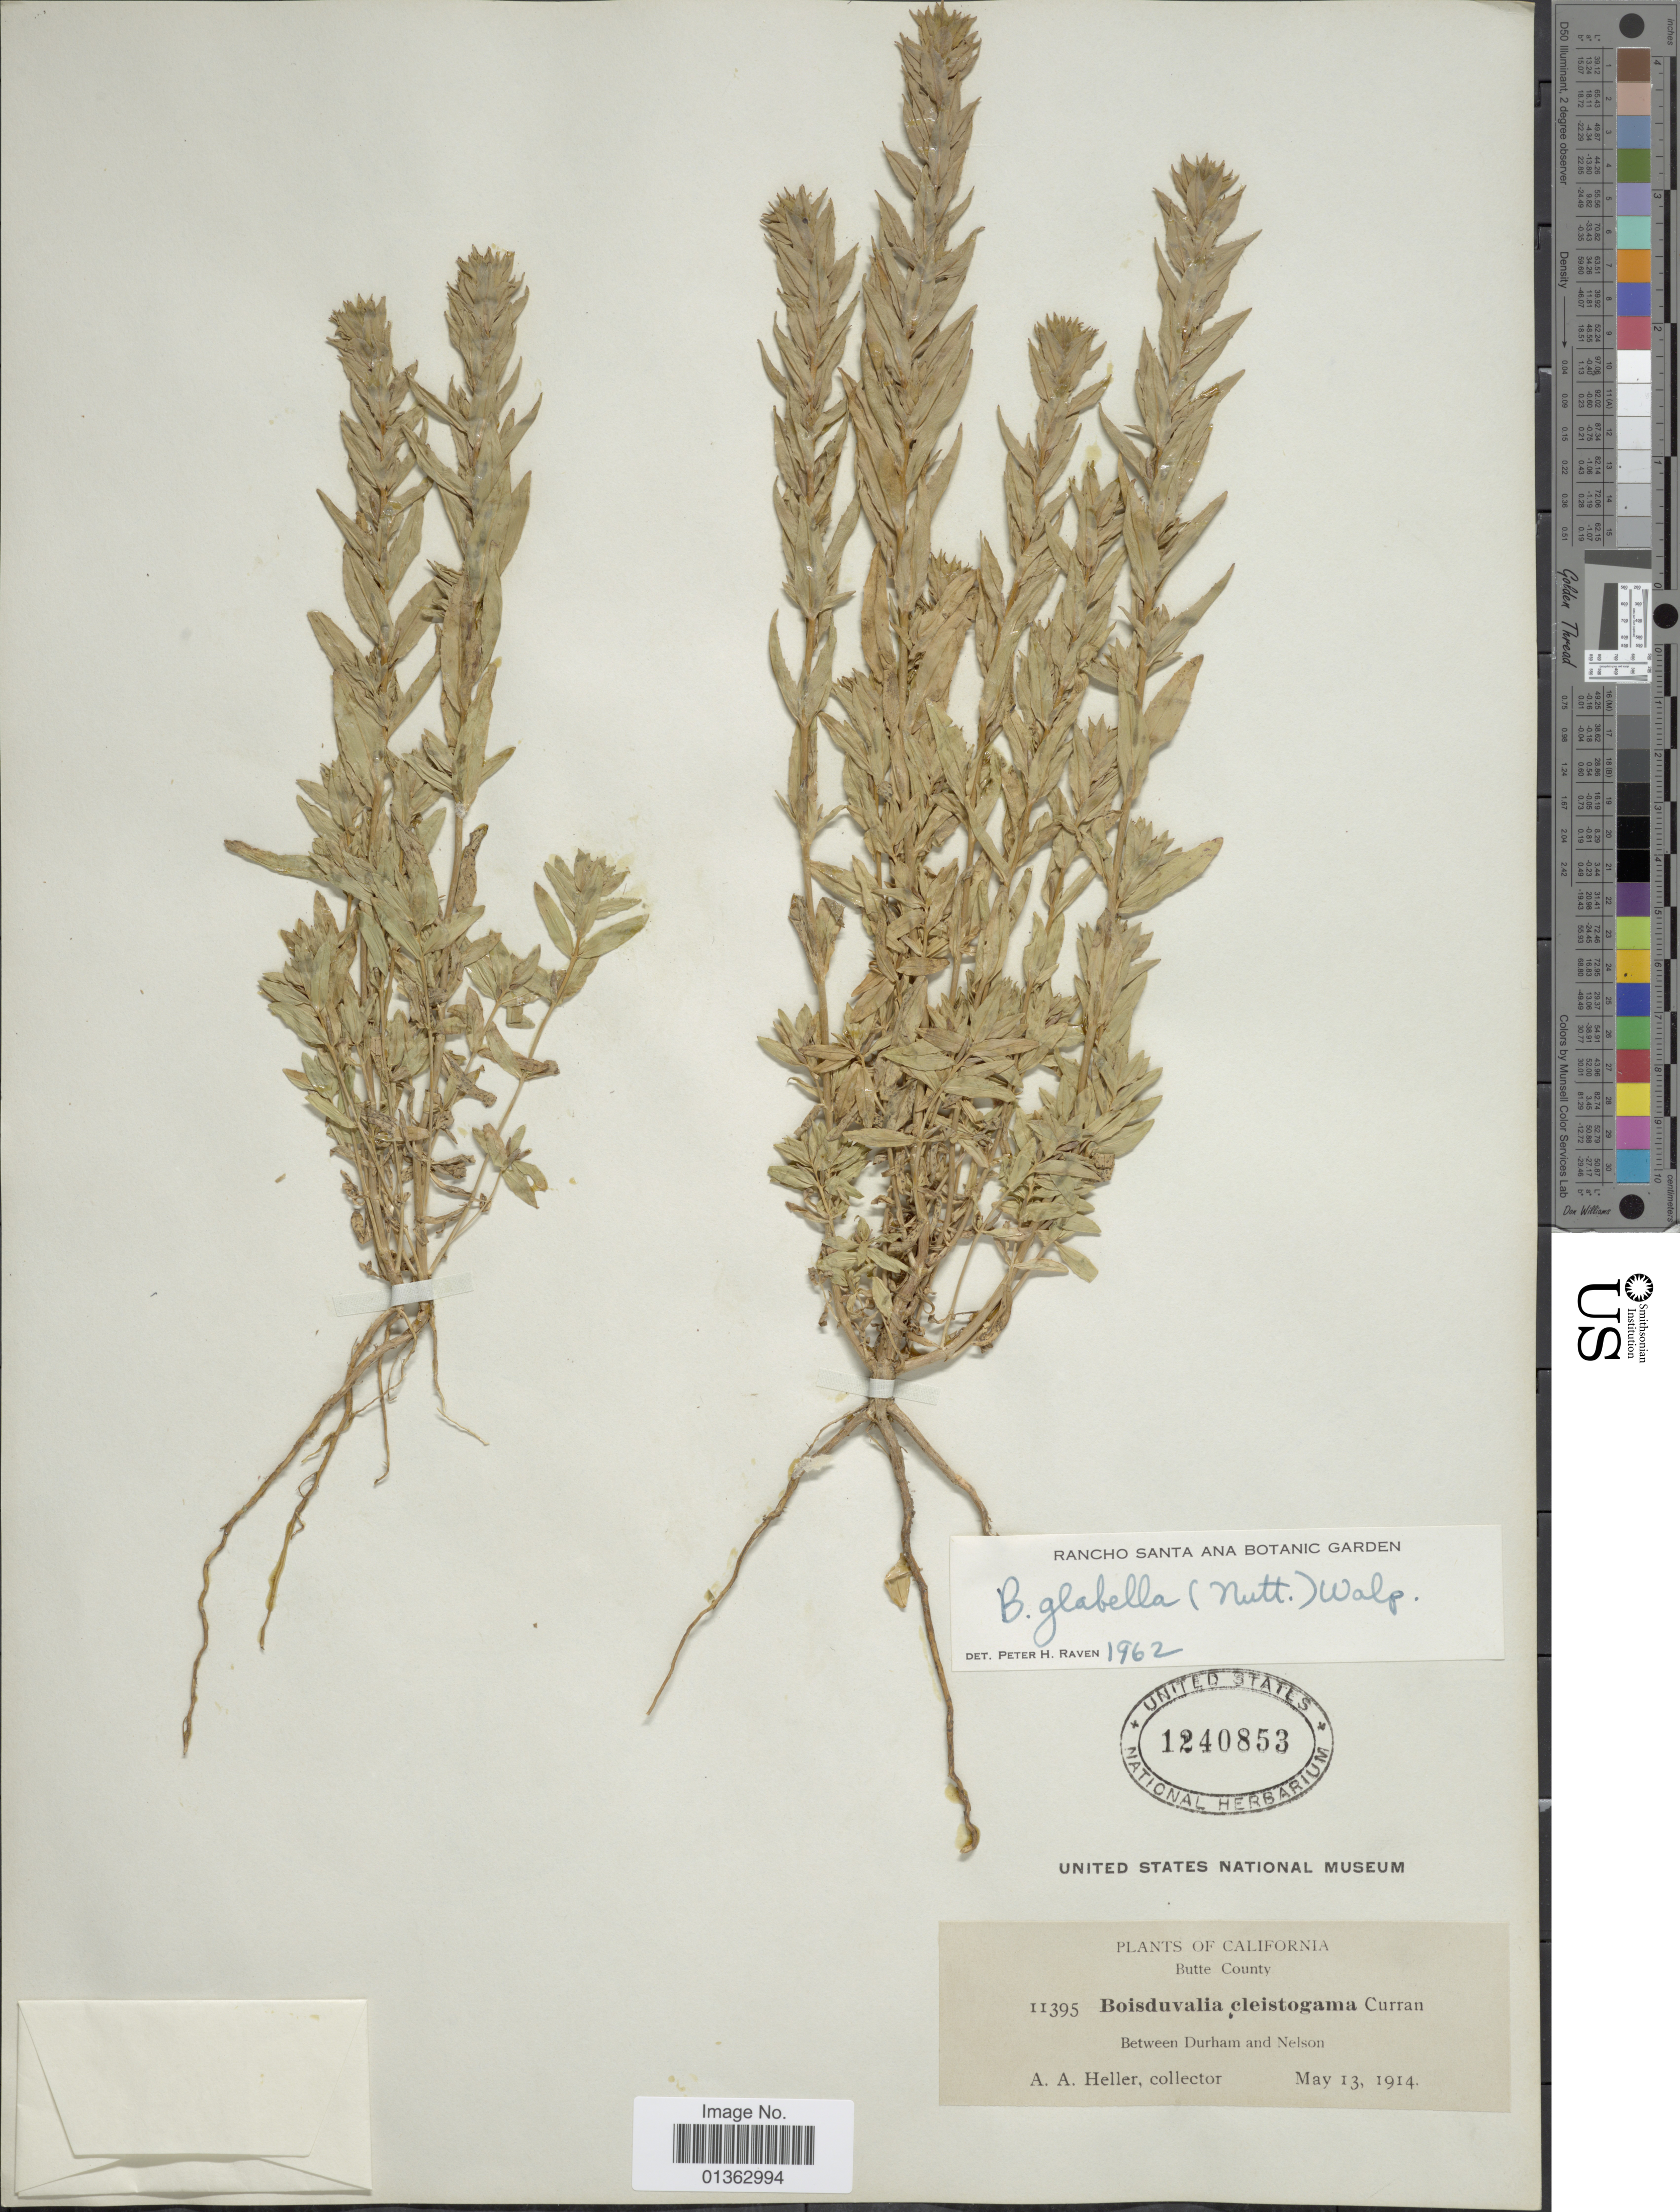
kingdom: Plantae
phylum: Tracheophyta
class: Magnoliopsida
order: Myrtales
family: Onagraceae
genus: Epilobium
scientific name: Epilobium campestre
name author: (Jeps.) Hoch & W.L. Wagner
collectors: A. A. Heller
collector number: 11395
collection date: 1914-05-13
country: United States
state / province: California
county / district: Butte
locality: Butte County. Between Durham and Nelson.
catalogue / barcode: US 1240853